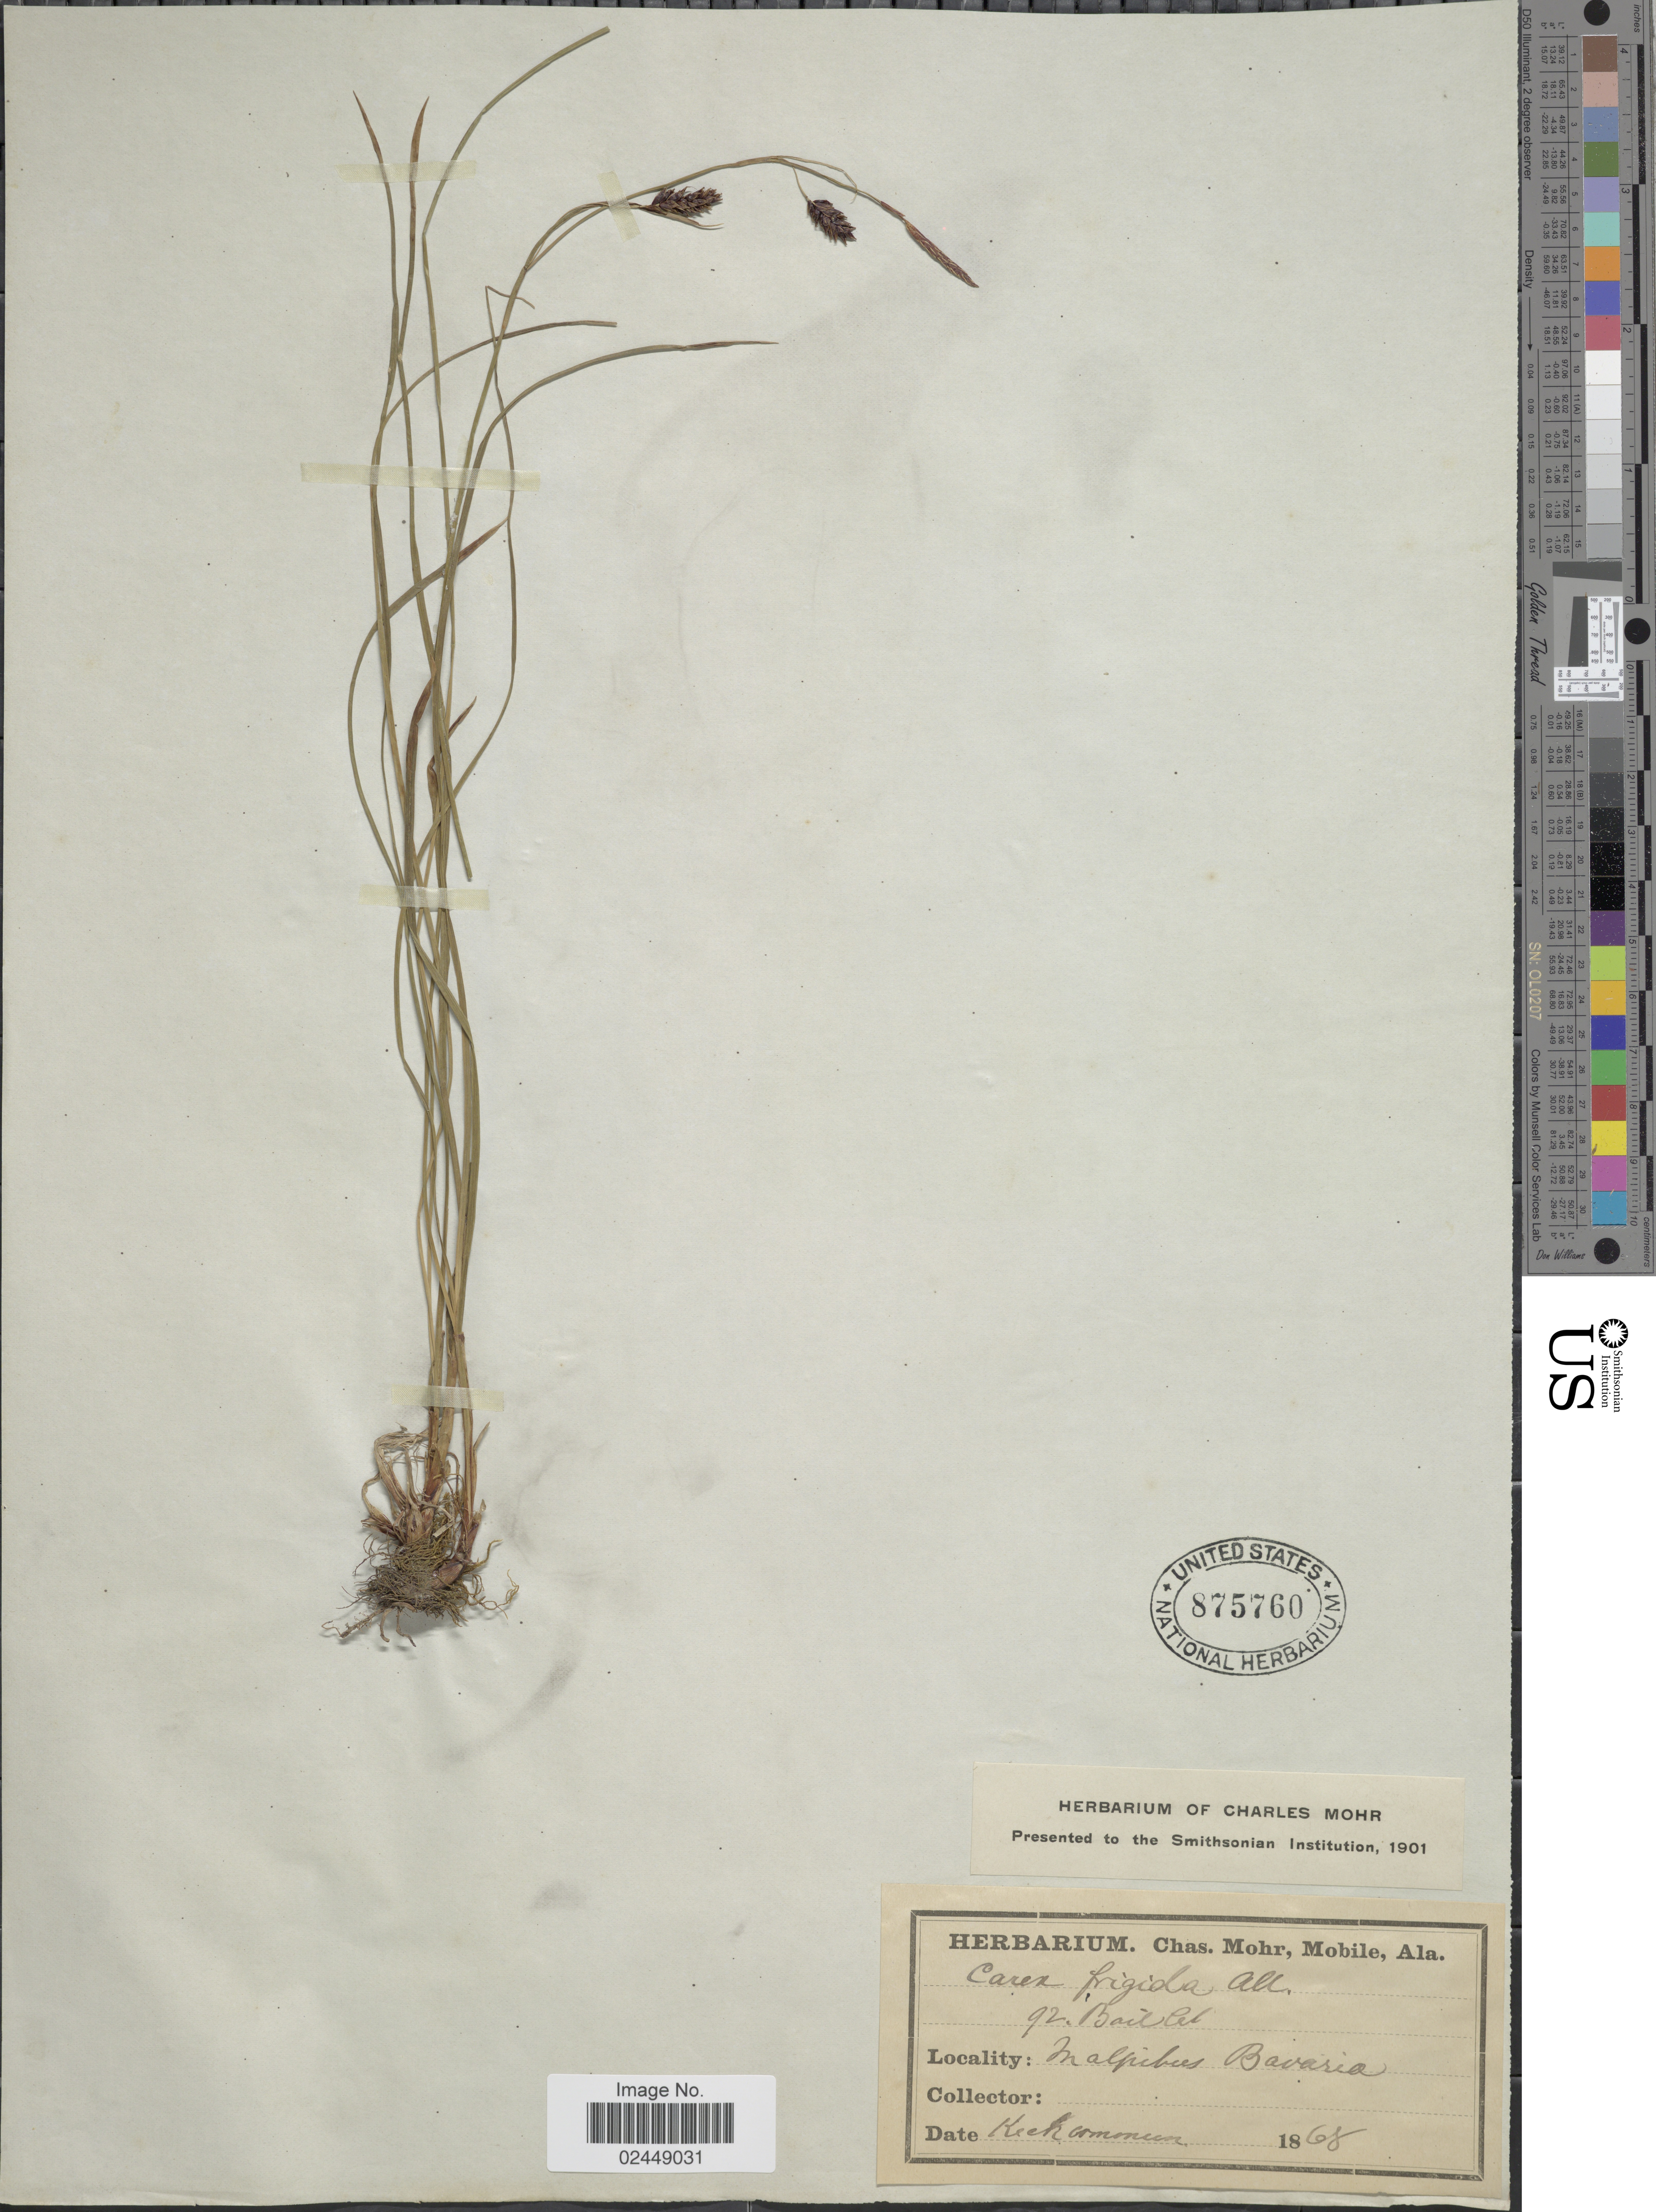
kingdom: Plantae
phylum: Tracheophyta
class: Liliopsida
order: Poales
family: Cyperaceae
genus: Carex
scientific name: Carex frigida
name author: All.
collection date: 1868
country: Germany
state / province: Bayern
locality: Malpibus, Bavaria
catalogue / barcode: US 875760